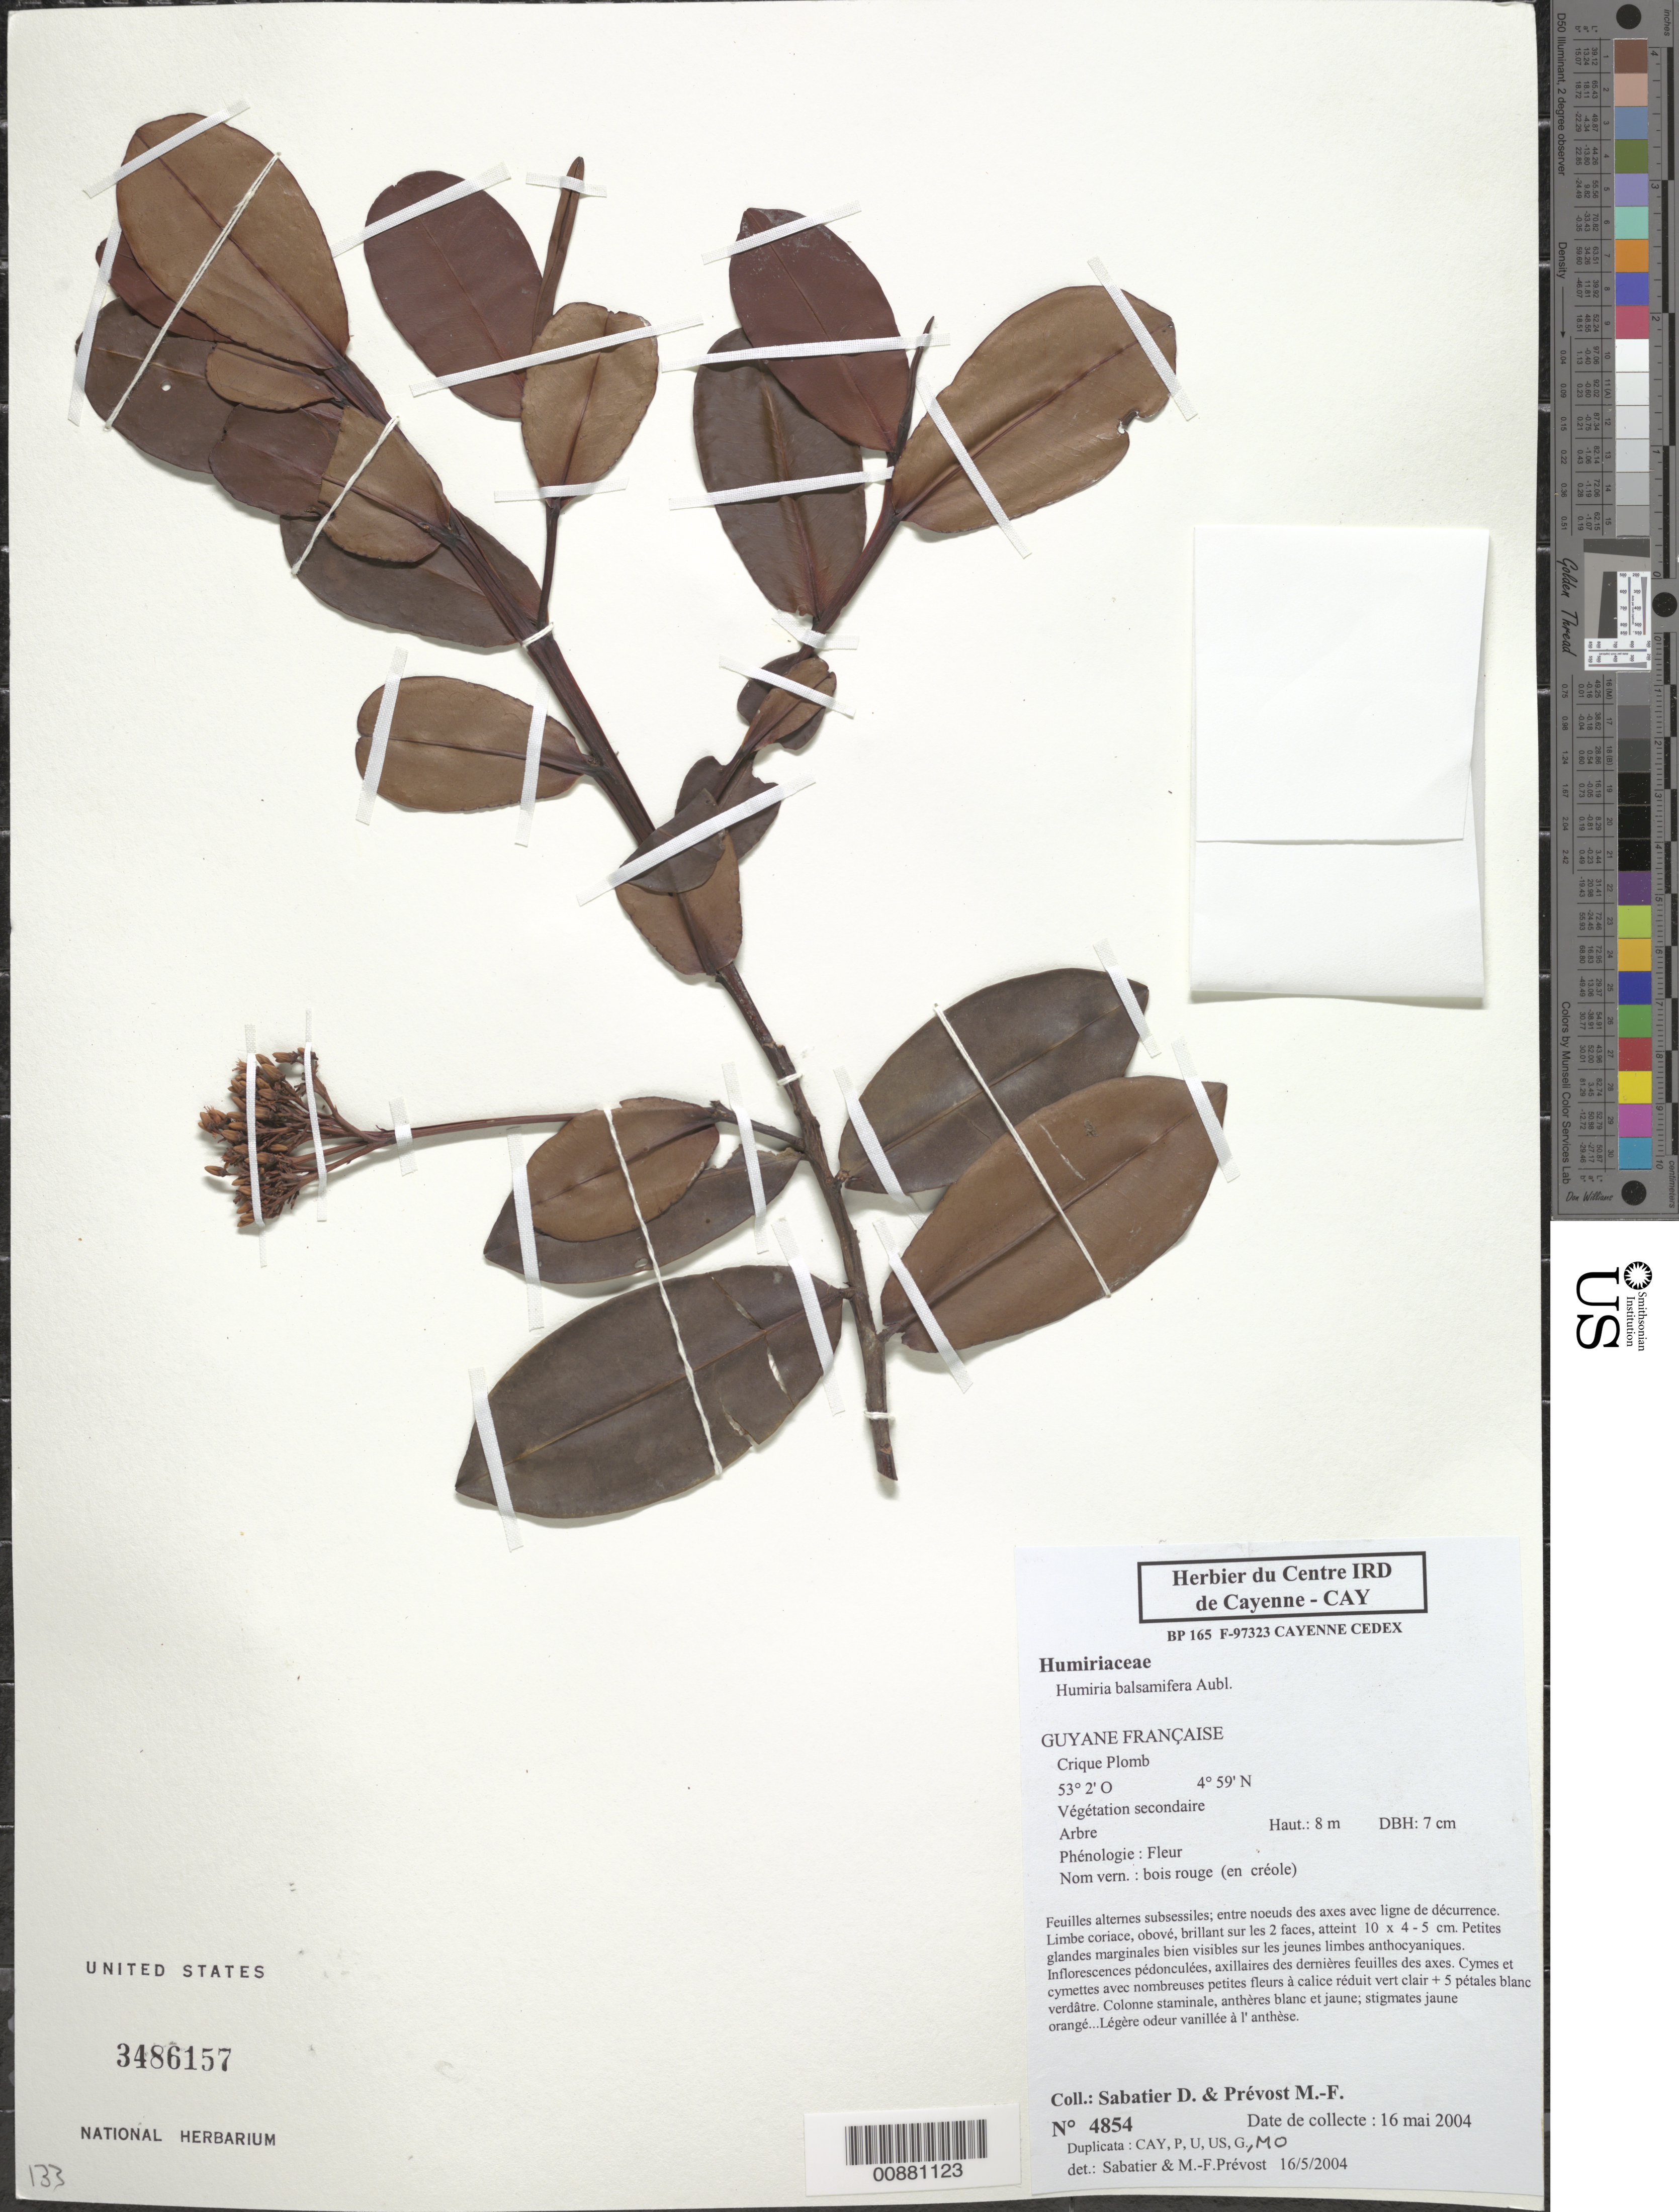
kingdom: Plantae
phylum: Tracheophyta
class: Magnoliopsida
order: Malpighiales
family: Humiriaceae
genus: Humiria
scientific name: Humiria balsamifera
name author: Aubl.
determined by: Prévost, M.-F.; Sabatier, D.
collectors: D. Sabatier & M.-F. Prévost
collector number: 4854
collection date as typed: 16-May-04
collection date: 2004-05-16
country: French Guiana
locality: Crique Plomb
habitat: Végétation secondaire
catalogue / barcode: US 3486157